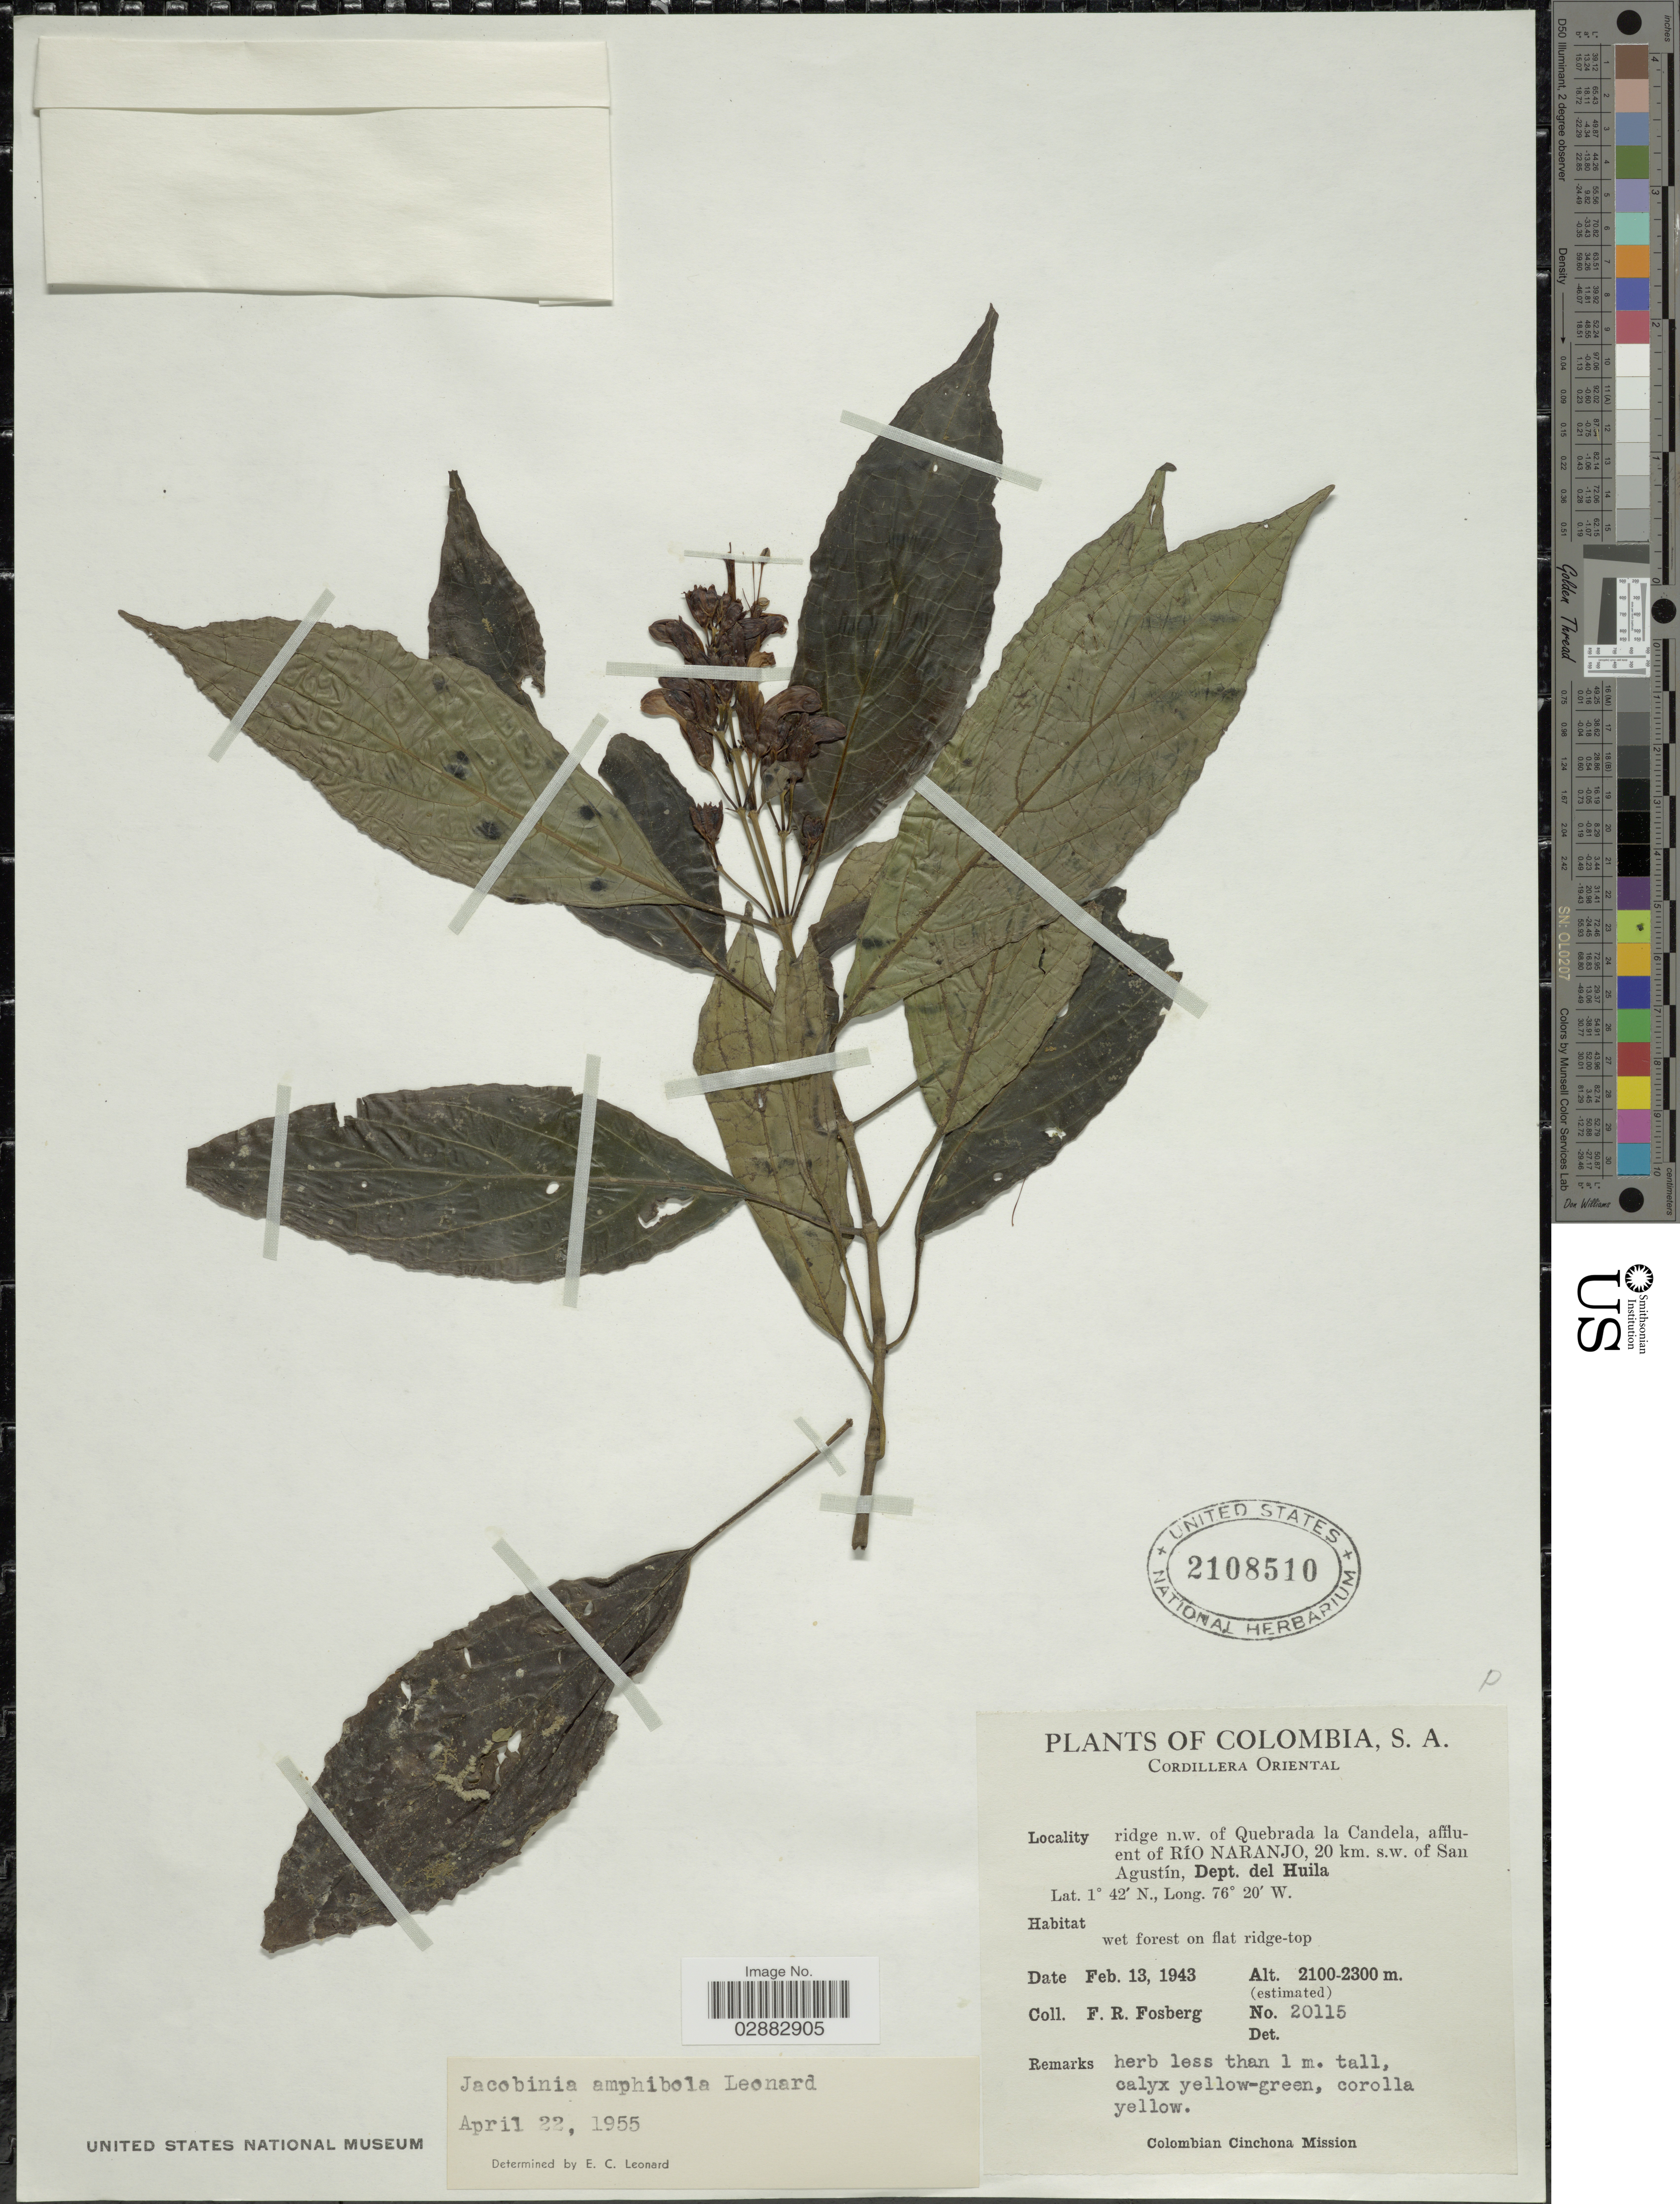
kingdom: Plantae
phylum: Tracheophyta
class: Magnoliopsida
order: Lamiales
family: Acanthaceae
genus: Jacobinia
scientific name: Jacobinia amphibola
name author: Leonard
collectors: F. R. Fosberg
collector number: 20115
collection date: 1943-02-13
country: Colombia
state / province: Huila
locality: Cordillera Oriental, ridge n.w. of Quebrada la Candela, affluent of Río Naranjo, 20 km. s.w. of San Agustín, Dept. del Huila.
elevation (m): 2100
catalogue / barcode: US 2108510